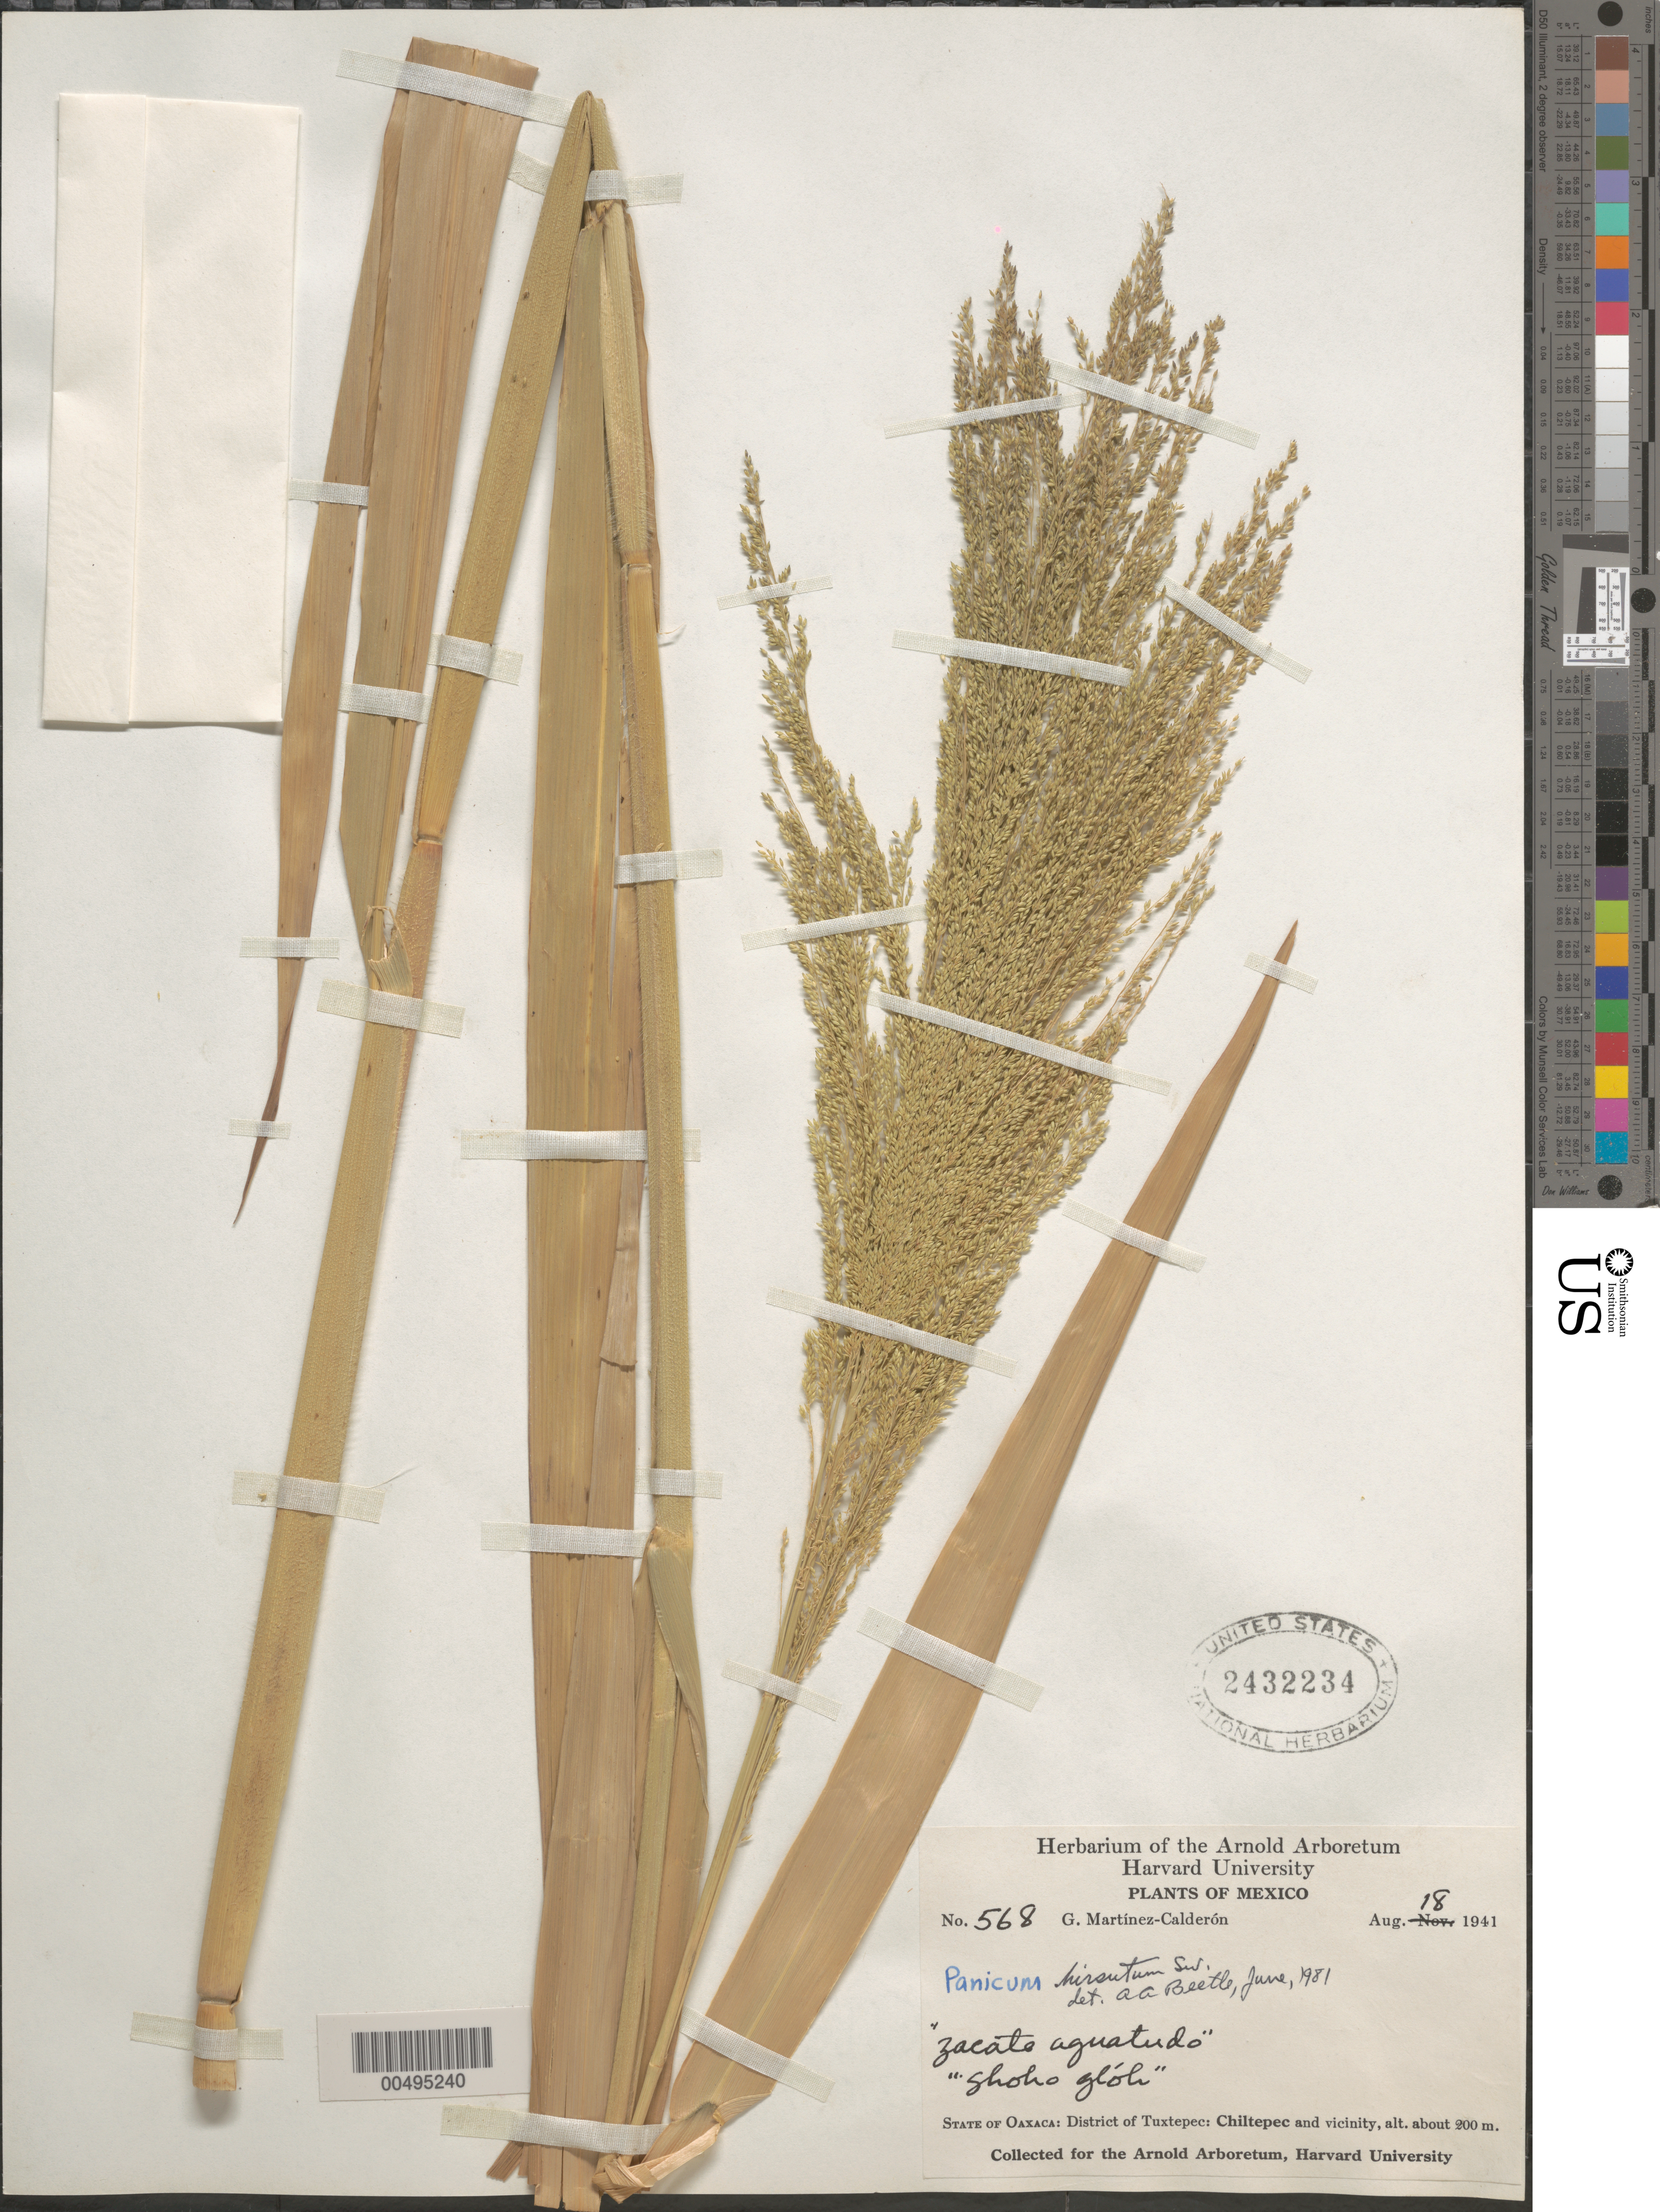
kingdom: Plantae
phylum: Tracheophyta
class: Liliopsida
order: Poales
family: Poaceae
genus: Panicum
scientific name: Panicum hirsutum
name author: Sw.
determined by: Beetle, Alan A.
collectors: G. Martínez Calderón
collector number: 568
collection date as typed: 18 Aug 1941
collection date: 1941-08-18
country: Mexico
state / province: Oaxaca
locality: Dist of Tuxtepec: Chiltepec & vicinity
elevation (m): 200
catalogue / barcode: US 2432234